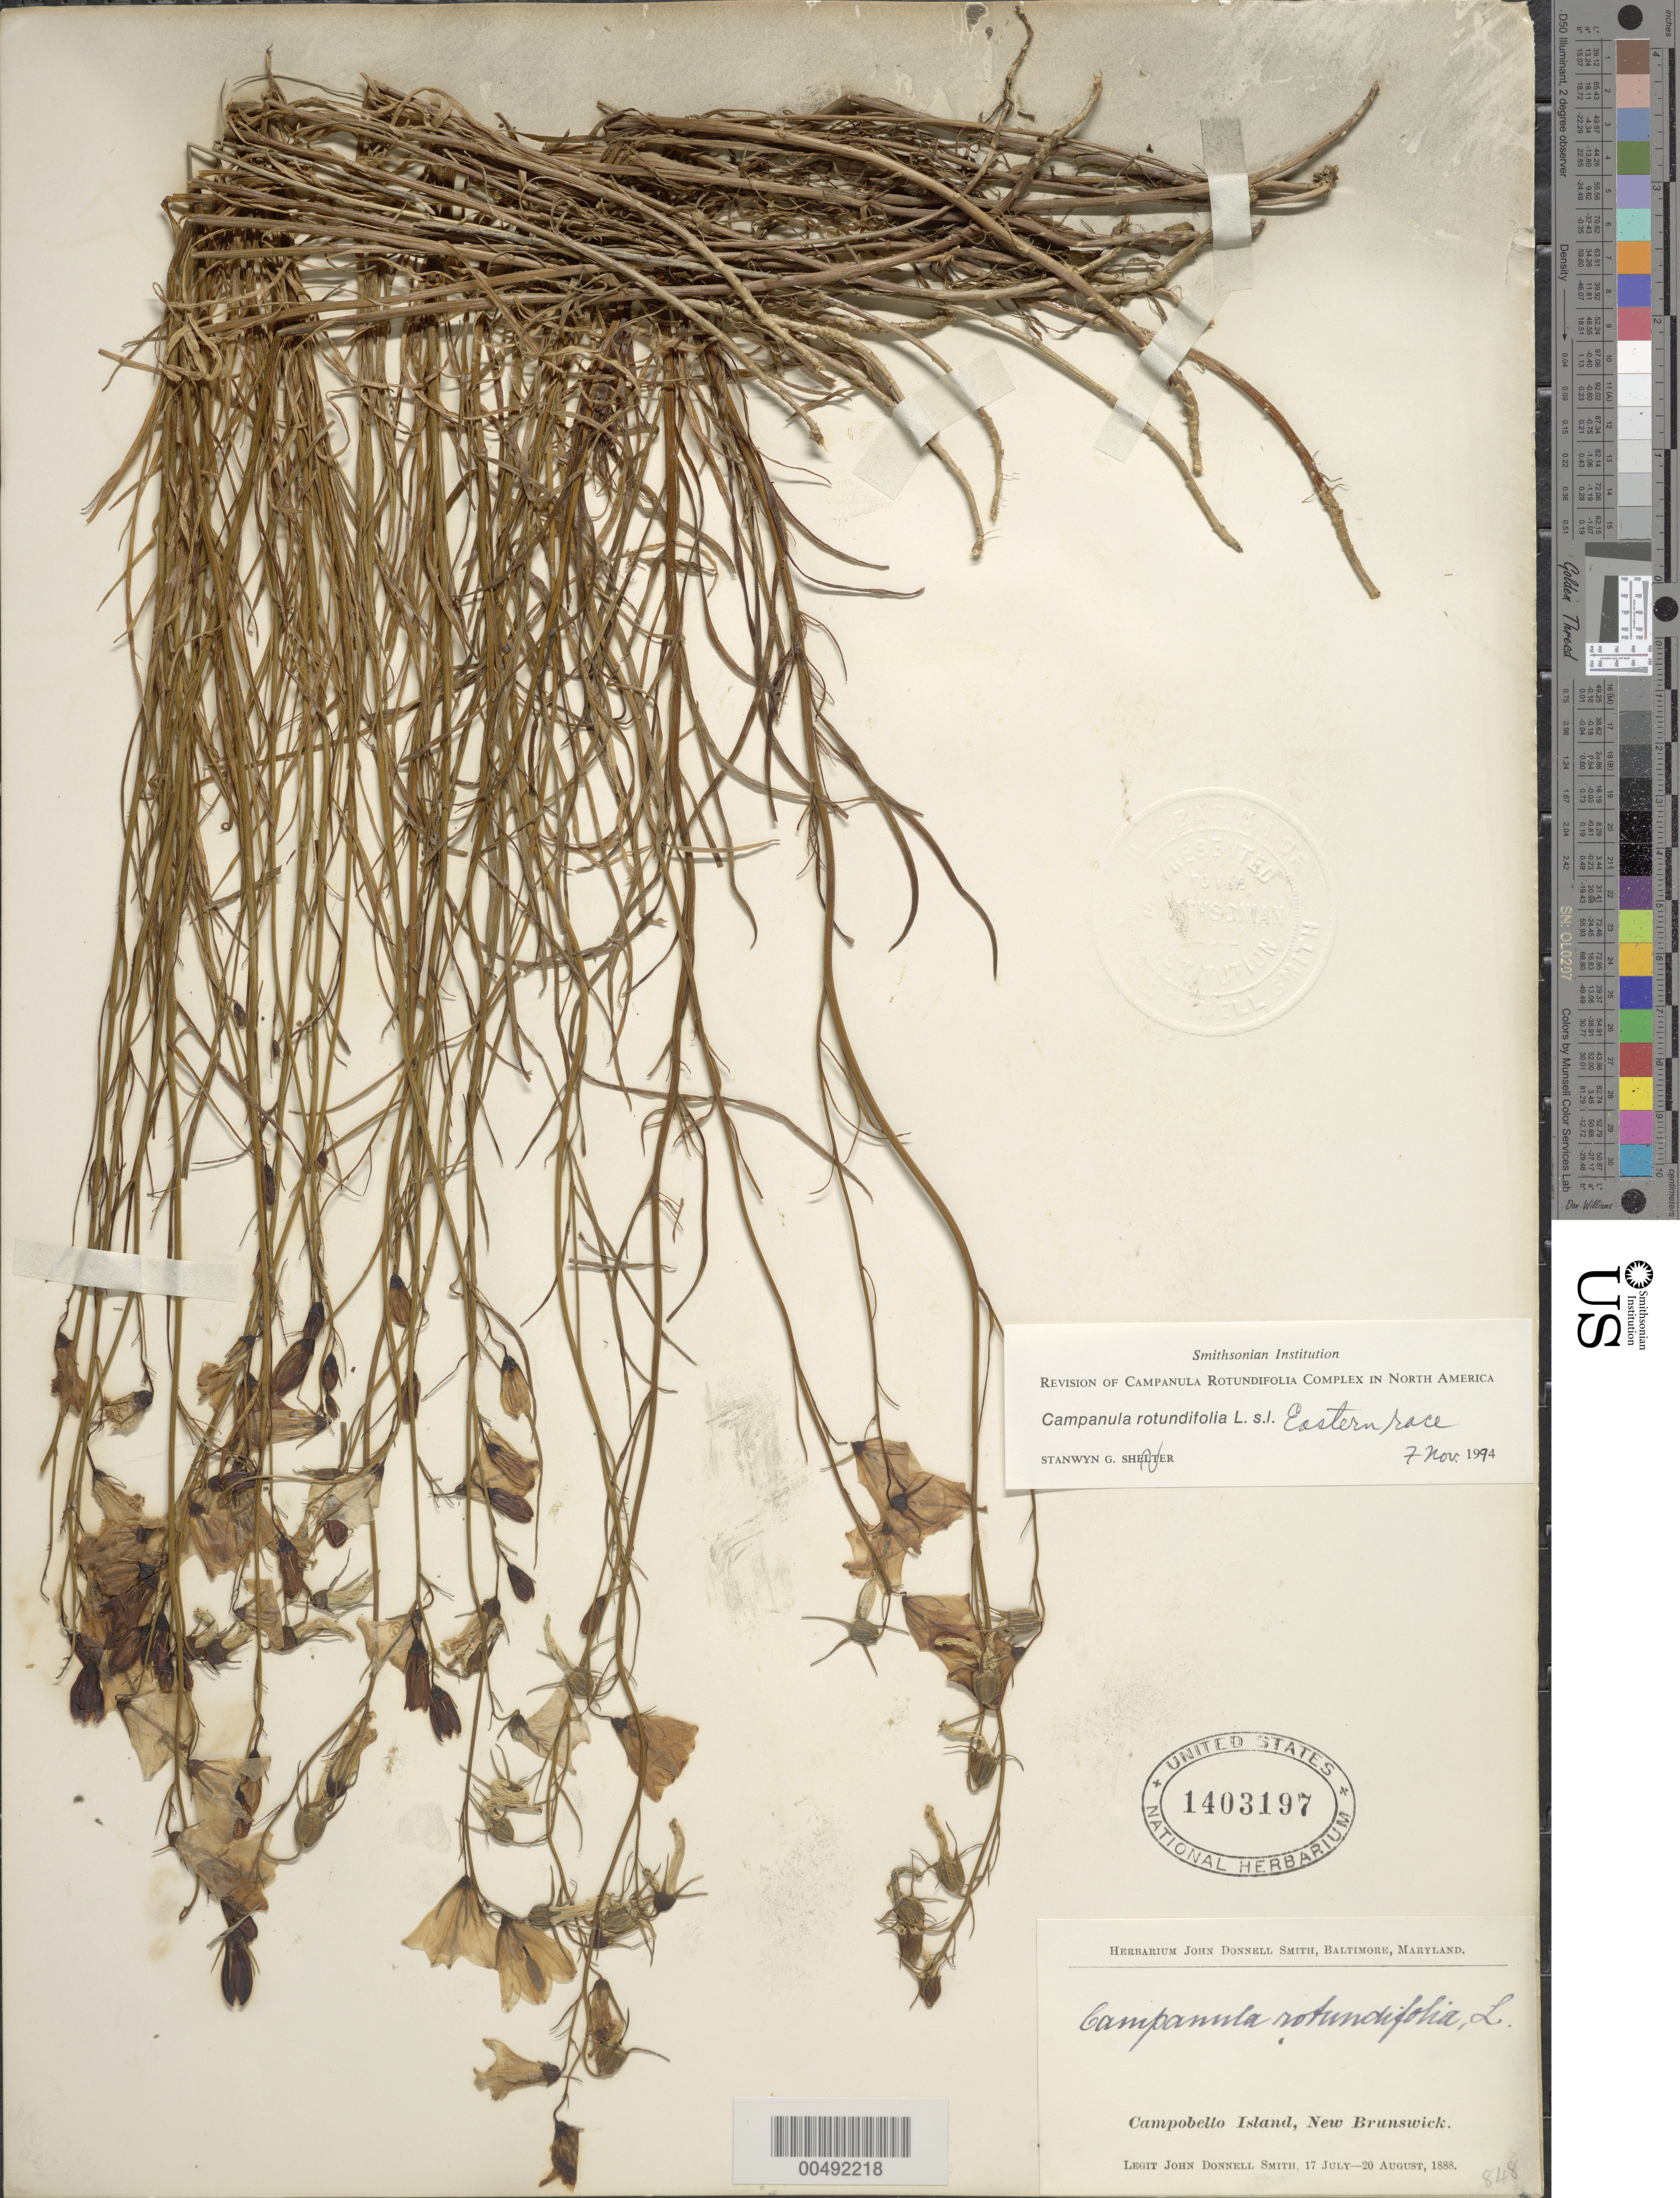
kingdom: Plantae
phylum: Tracheophyta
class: Magnoliopsida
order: Asterales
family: Campanulaceae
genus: Campanula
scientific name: Campanula rotundifolia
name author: L.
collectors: J. Donnell Smith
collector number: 848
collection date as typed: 17 Jul 1888 to 20 Aug 1888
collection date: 1888-07-17/1888-08-20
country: Canada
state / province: New Brunswick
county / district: Charlotte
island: Campobello Island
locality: Campobello Island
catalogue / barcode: US 1403197